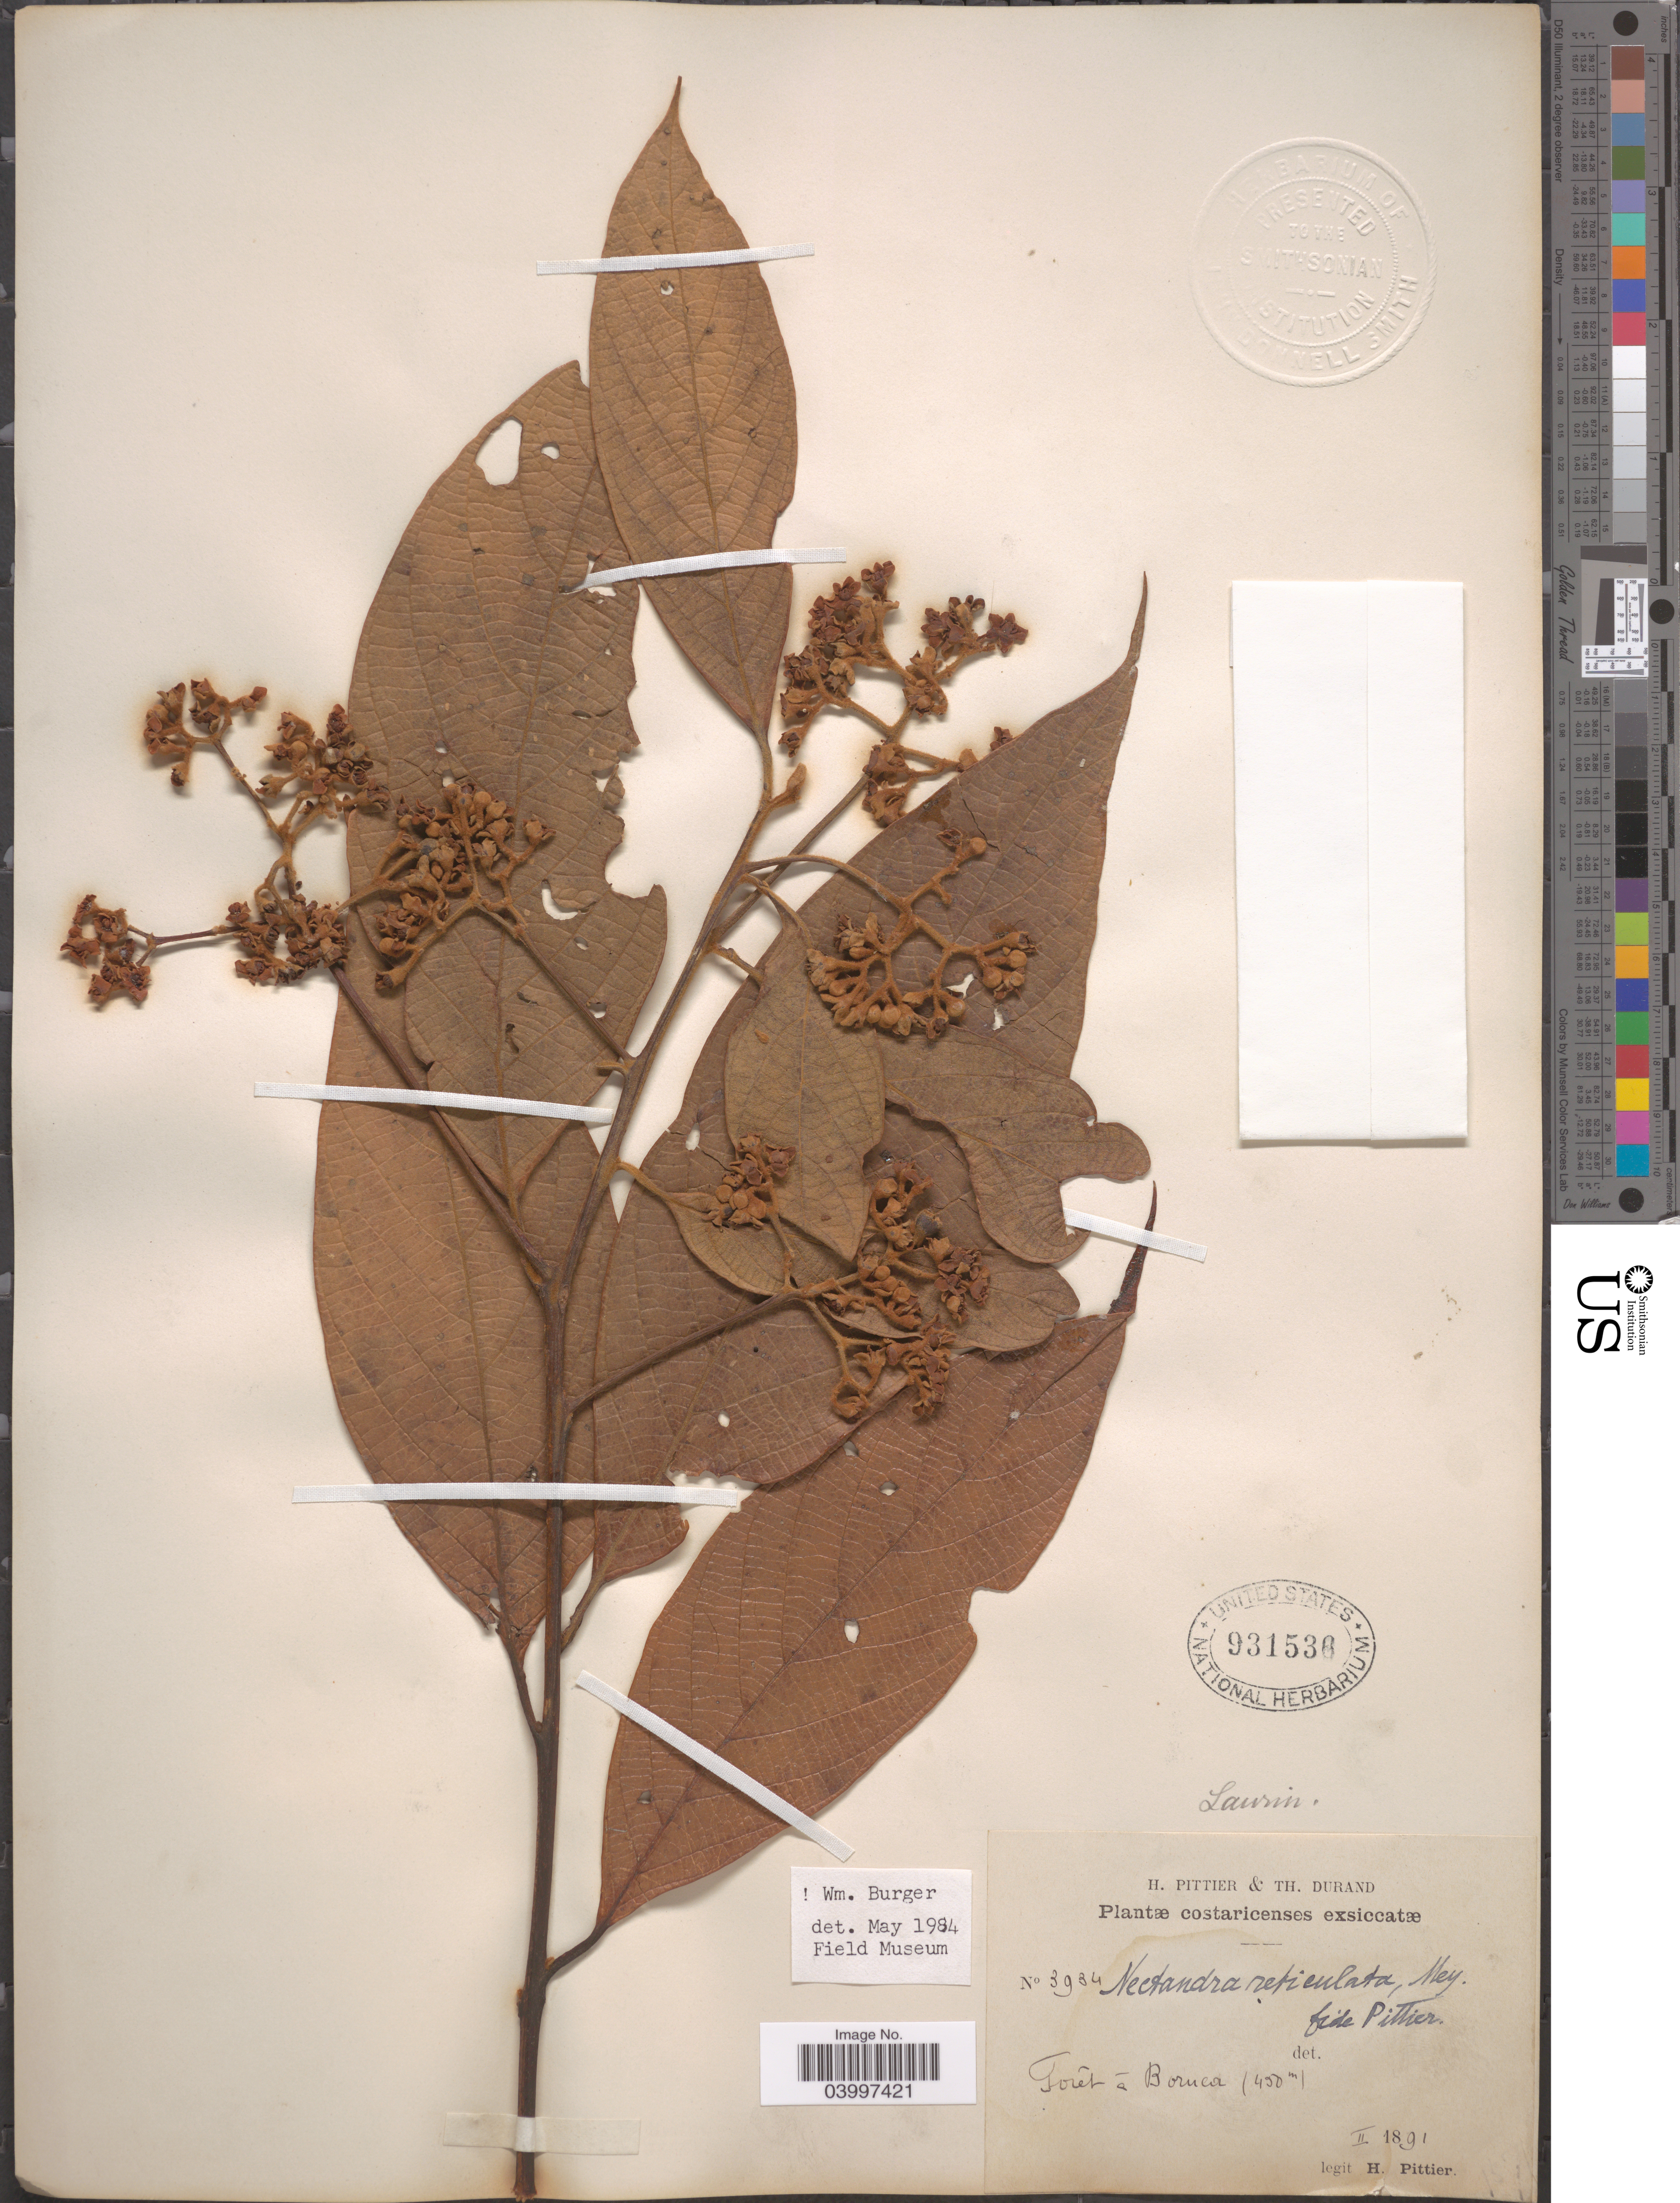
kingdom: Plantae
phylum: Tracheophyta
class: Magnoliopsida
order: Laurales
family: Lauraceae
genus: Nectandra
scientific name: Nectandra reticulata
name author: (Ruiz & Pav.) Mez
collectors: H. F. Pittier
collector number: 3934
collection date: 1891-02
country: Costa Rica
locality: Forêt á Boruca.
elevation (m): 450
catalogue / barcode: US 931538